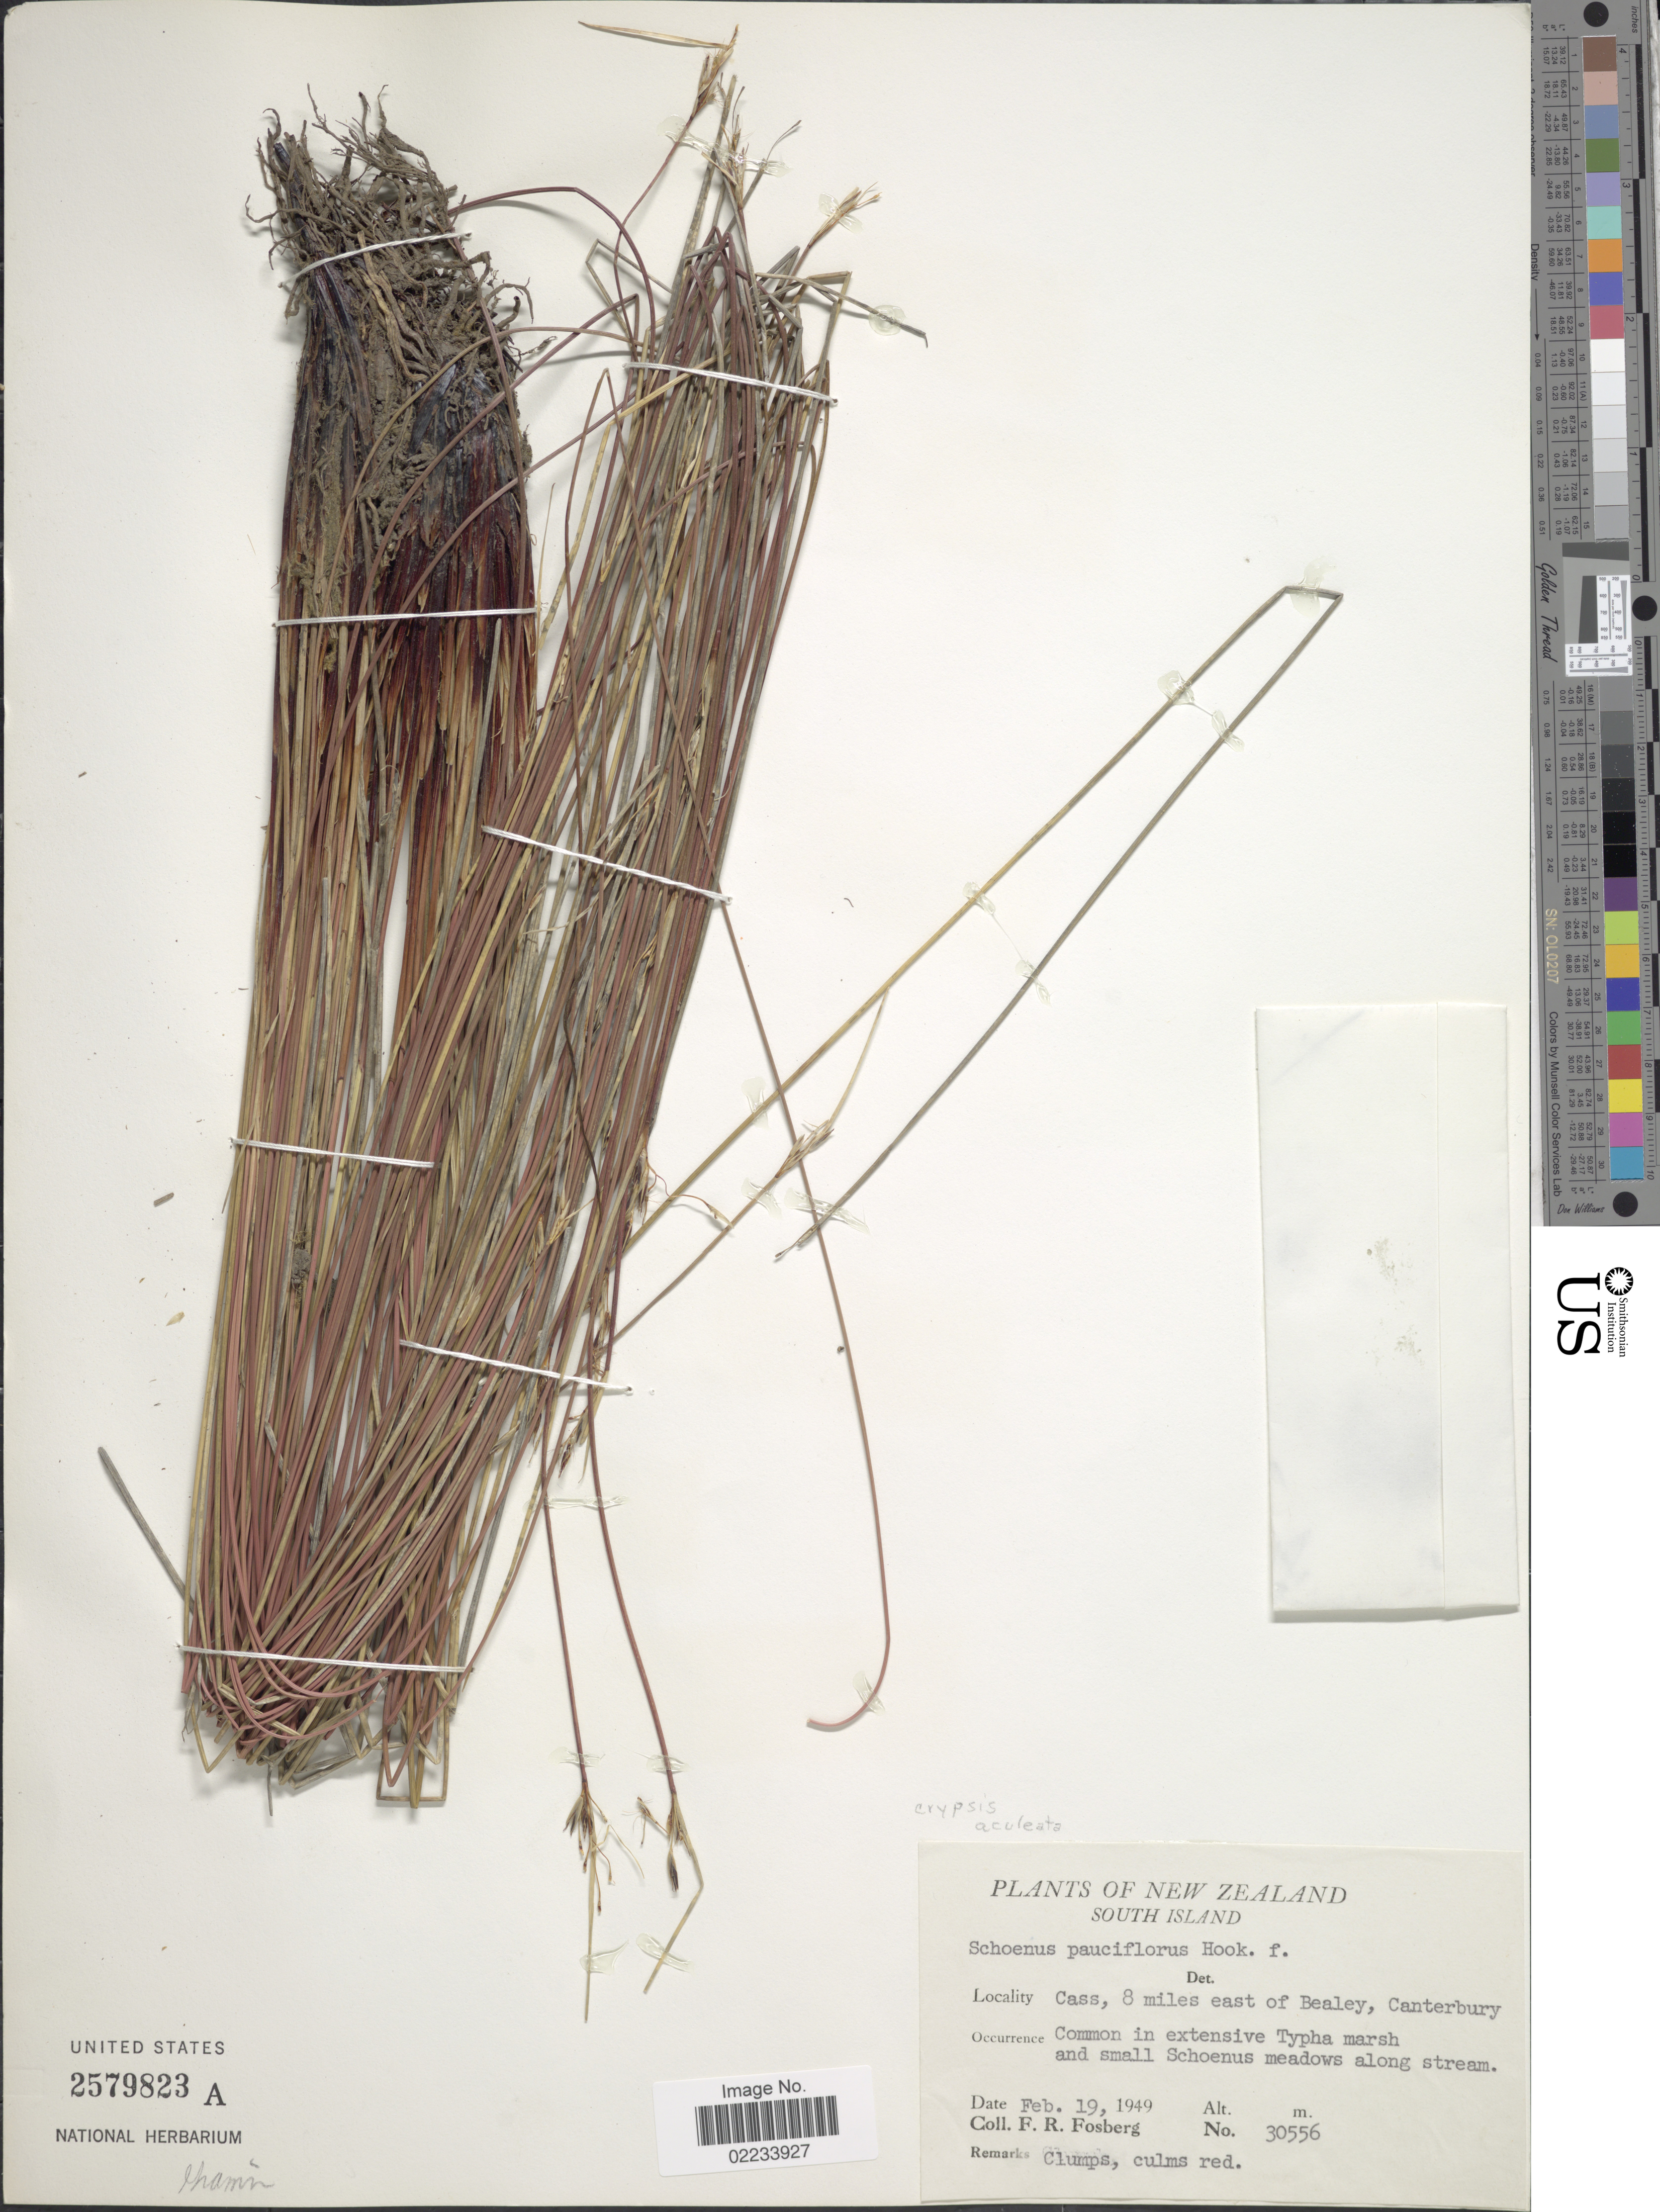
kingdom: Plantae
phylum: Tracheophyta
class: Liliopsida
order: Poales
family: Cyperaceae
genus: Schoenus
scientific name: Schoenus pauciflorus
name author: (Hook. f.) Hook. f.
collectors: F. R. Fosberg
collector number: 30556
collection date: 1949-02-19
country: New Zealand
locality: South Island, Cass, 8 miles east of Bealey, Canterbury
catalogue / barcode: US 2579823A